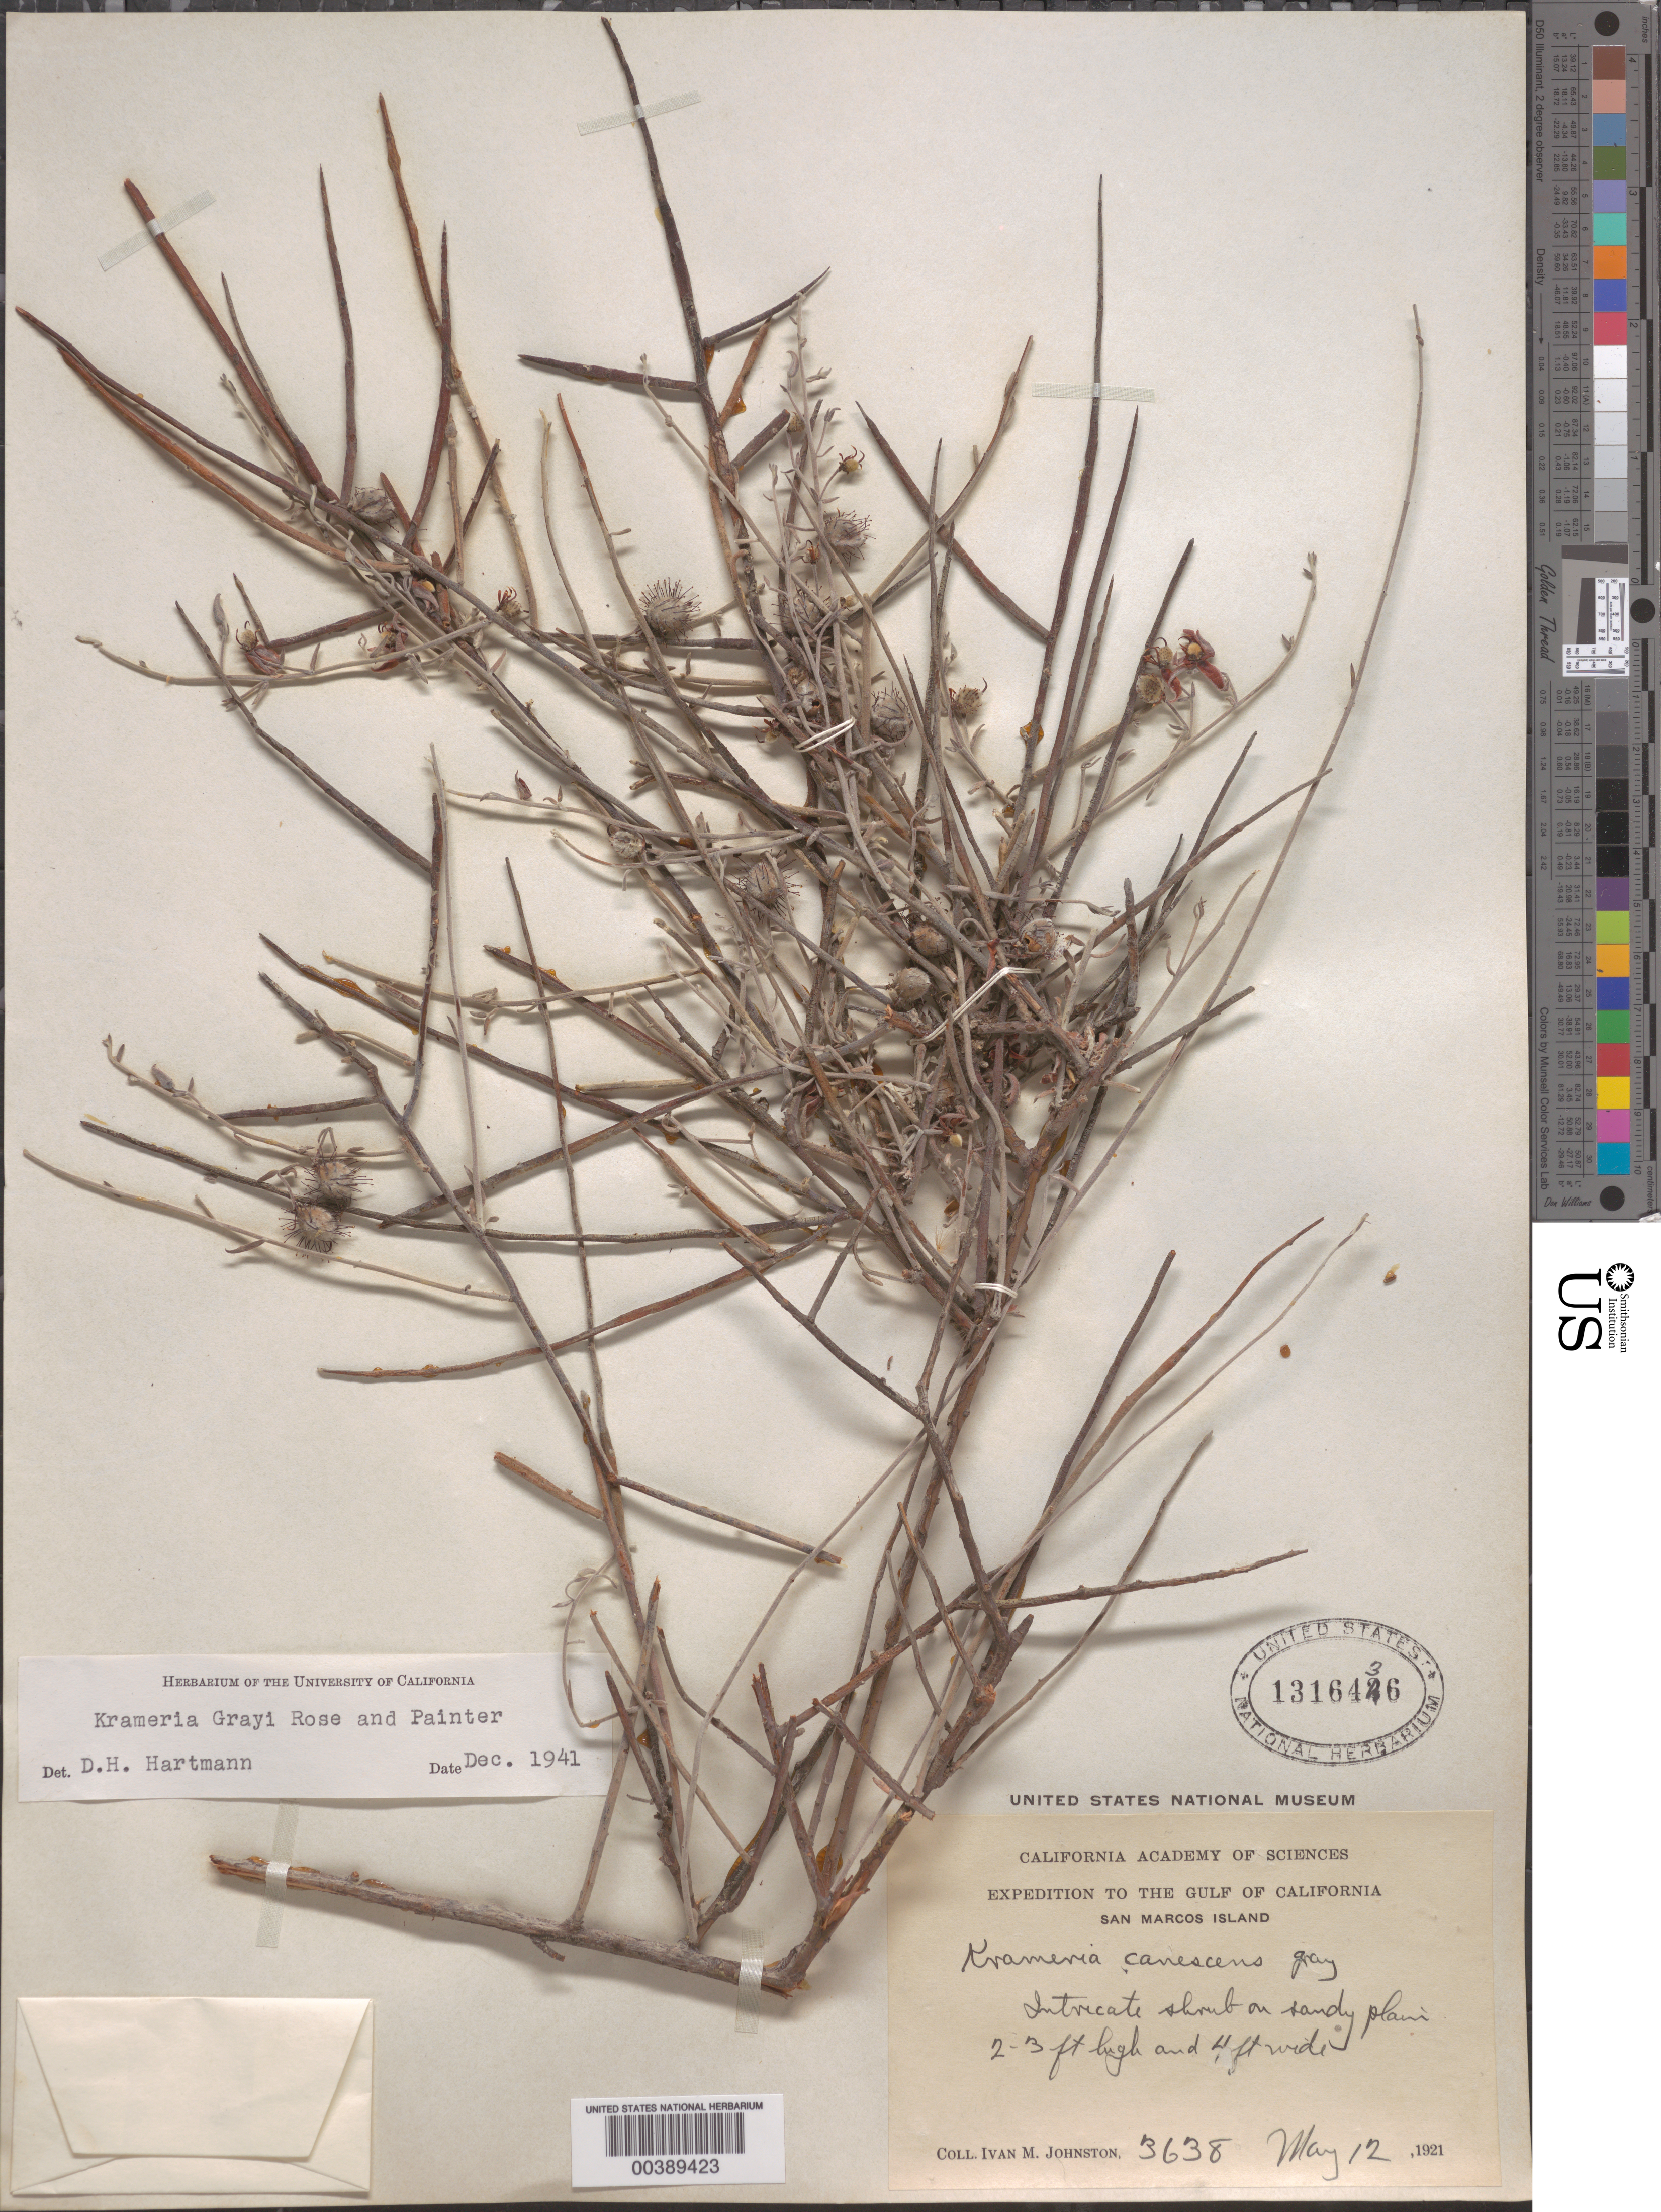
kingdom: Plantae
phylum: Tracheophyta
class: Magnoliopsida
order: Zygophyllales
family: Krameriaceae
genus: Krameria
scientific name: Krameria grayi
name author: Rose & J.H. Painter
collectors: I.M. Johnston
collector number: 3638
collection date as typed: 12 May 1921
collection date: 1921-05-12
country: Mexico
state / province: Baja California Sur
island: San Marcos Island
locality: San Marcos I.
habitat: On sandy plain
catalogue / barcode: US 1316436